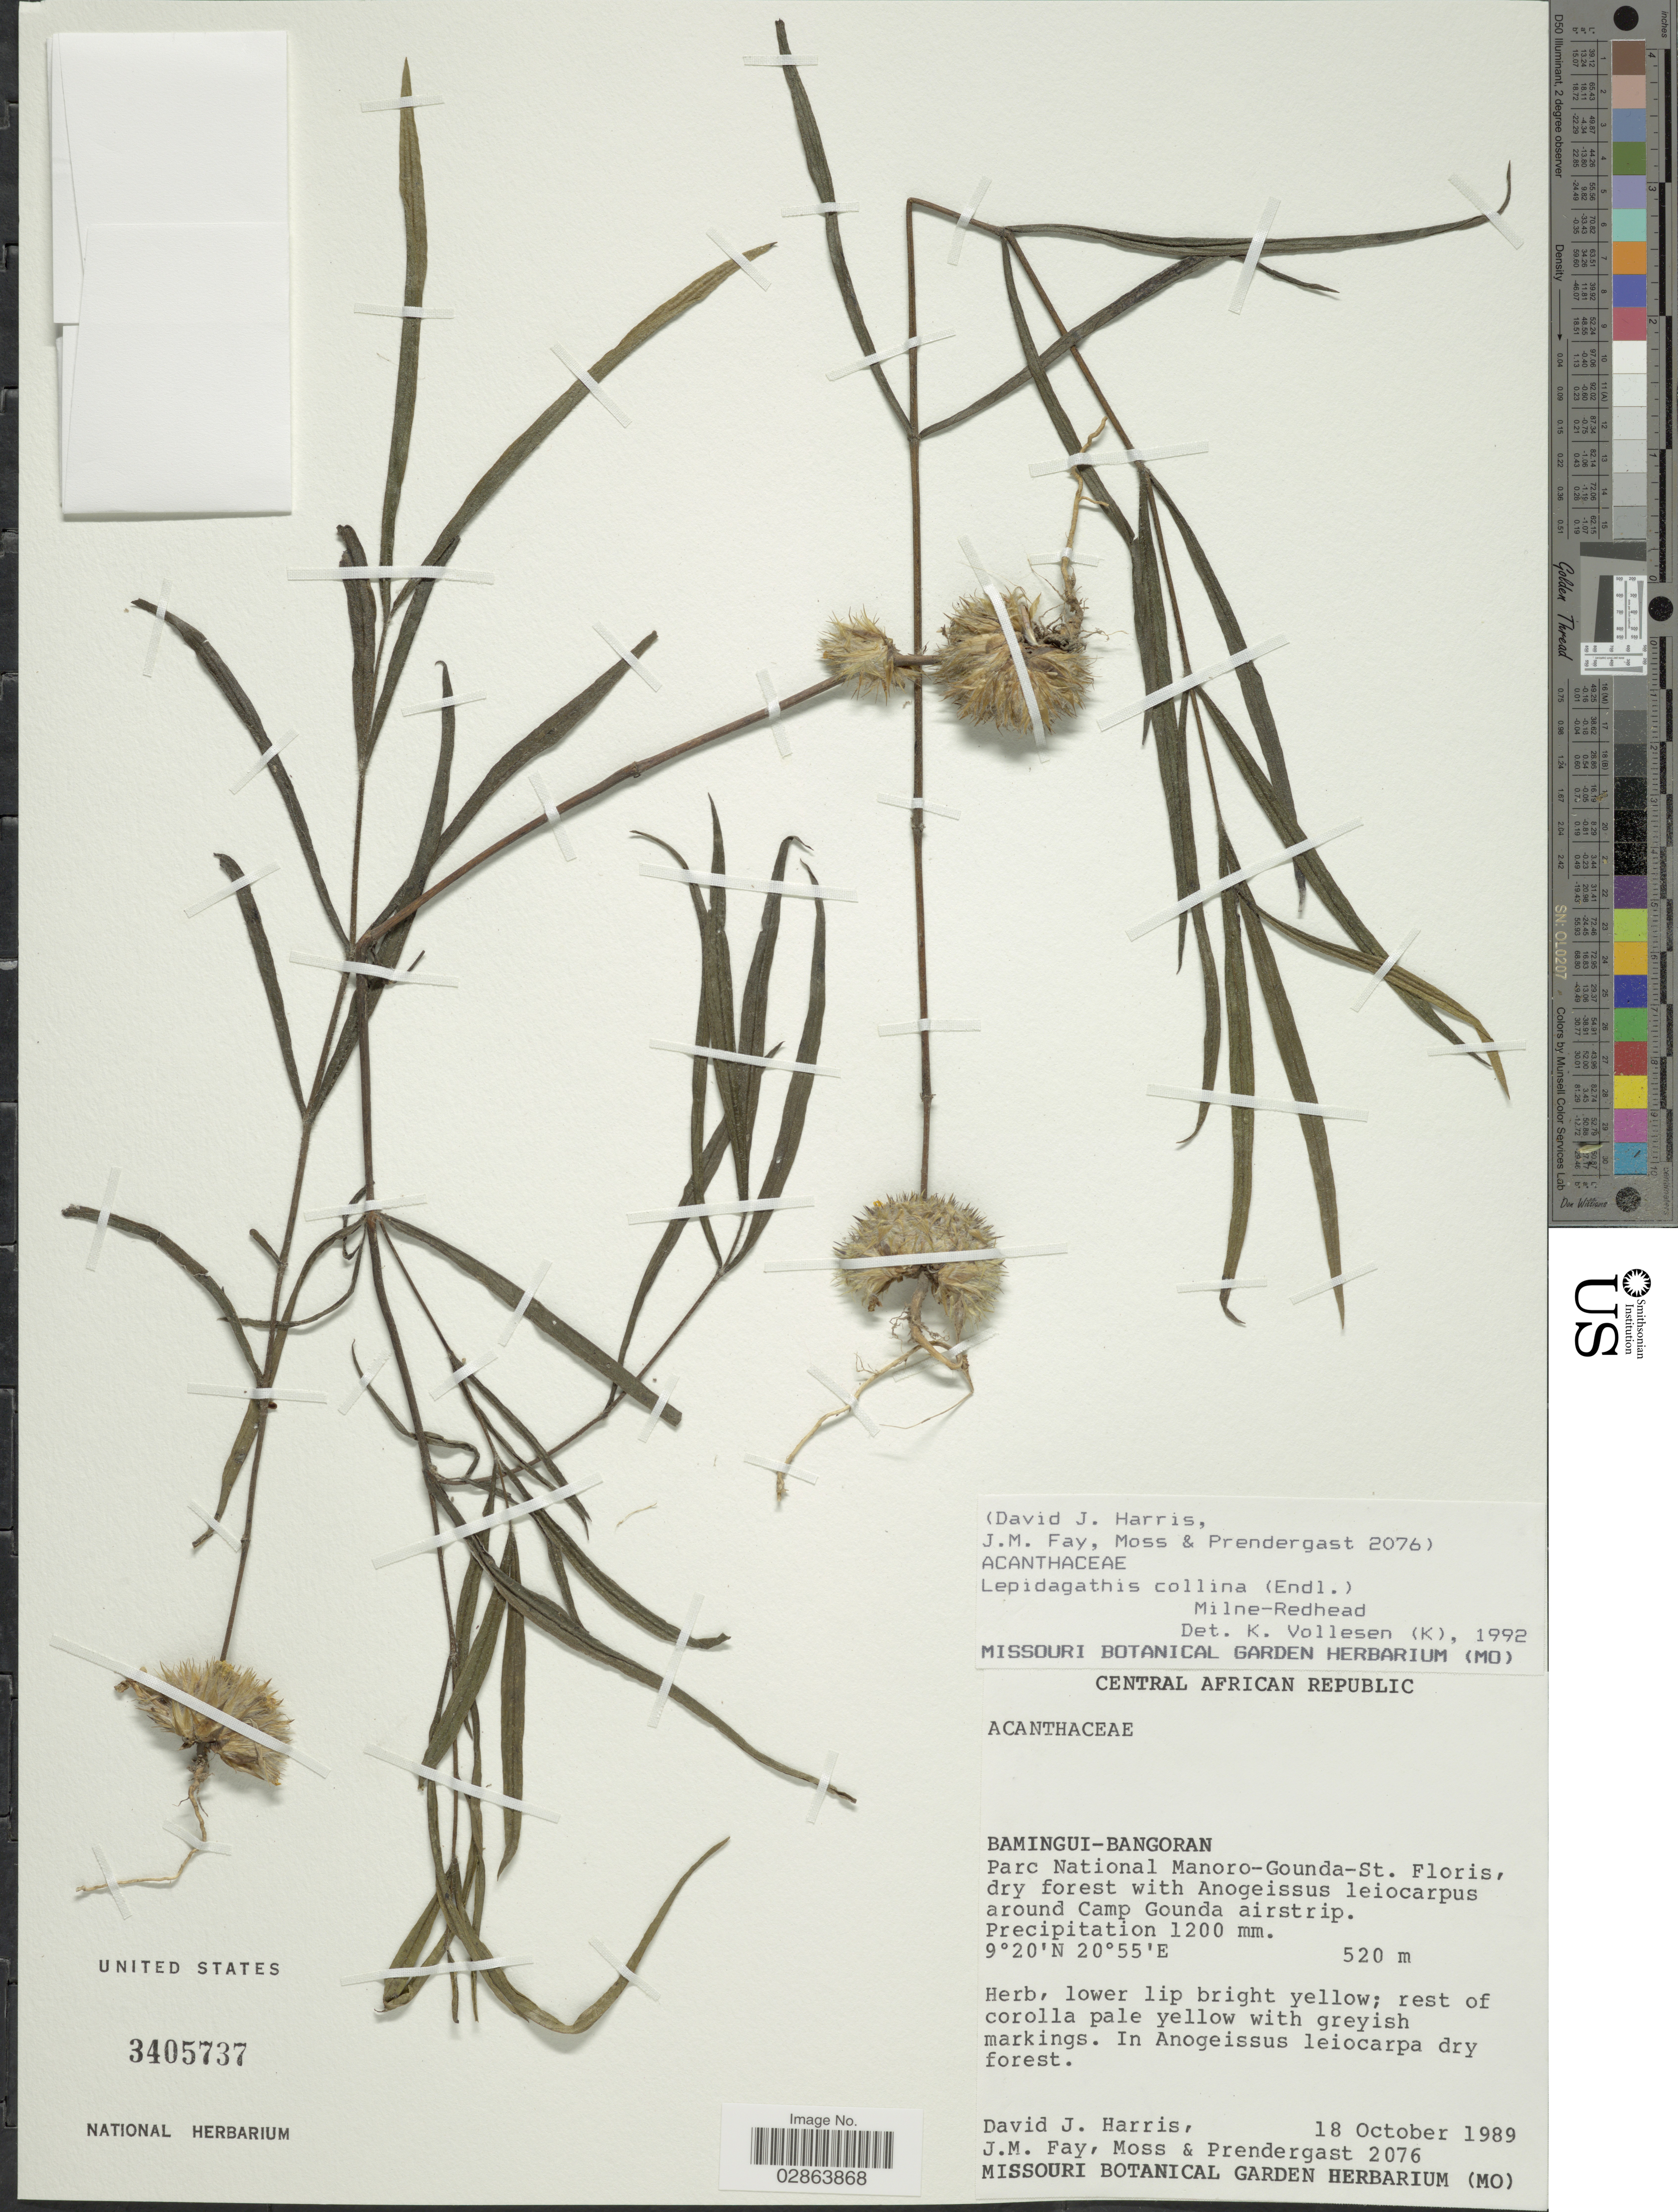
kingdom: Plantae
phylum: Tracheophyta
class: Magnoliopsida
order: Lamiales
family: Acanthaceae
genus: Lepidagathis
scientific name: Lepidagathis collina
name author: (Endl.) Milne-Redh.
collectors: D. J. Harris, J. M. Fay, M. B. Moss & Prendergast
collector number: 2076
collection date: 1989-10-18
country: Central African Republic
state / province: Bamingui-Bangoran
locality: Parc National Manoro-Gounda-St. Floris.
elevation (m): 520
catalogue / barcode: US 3405737